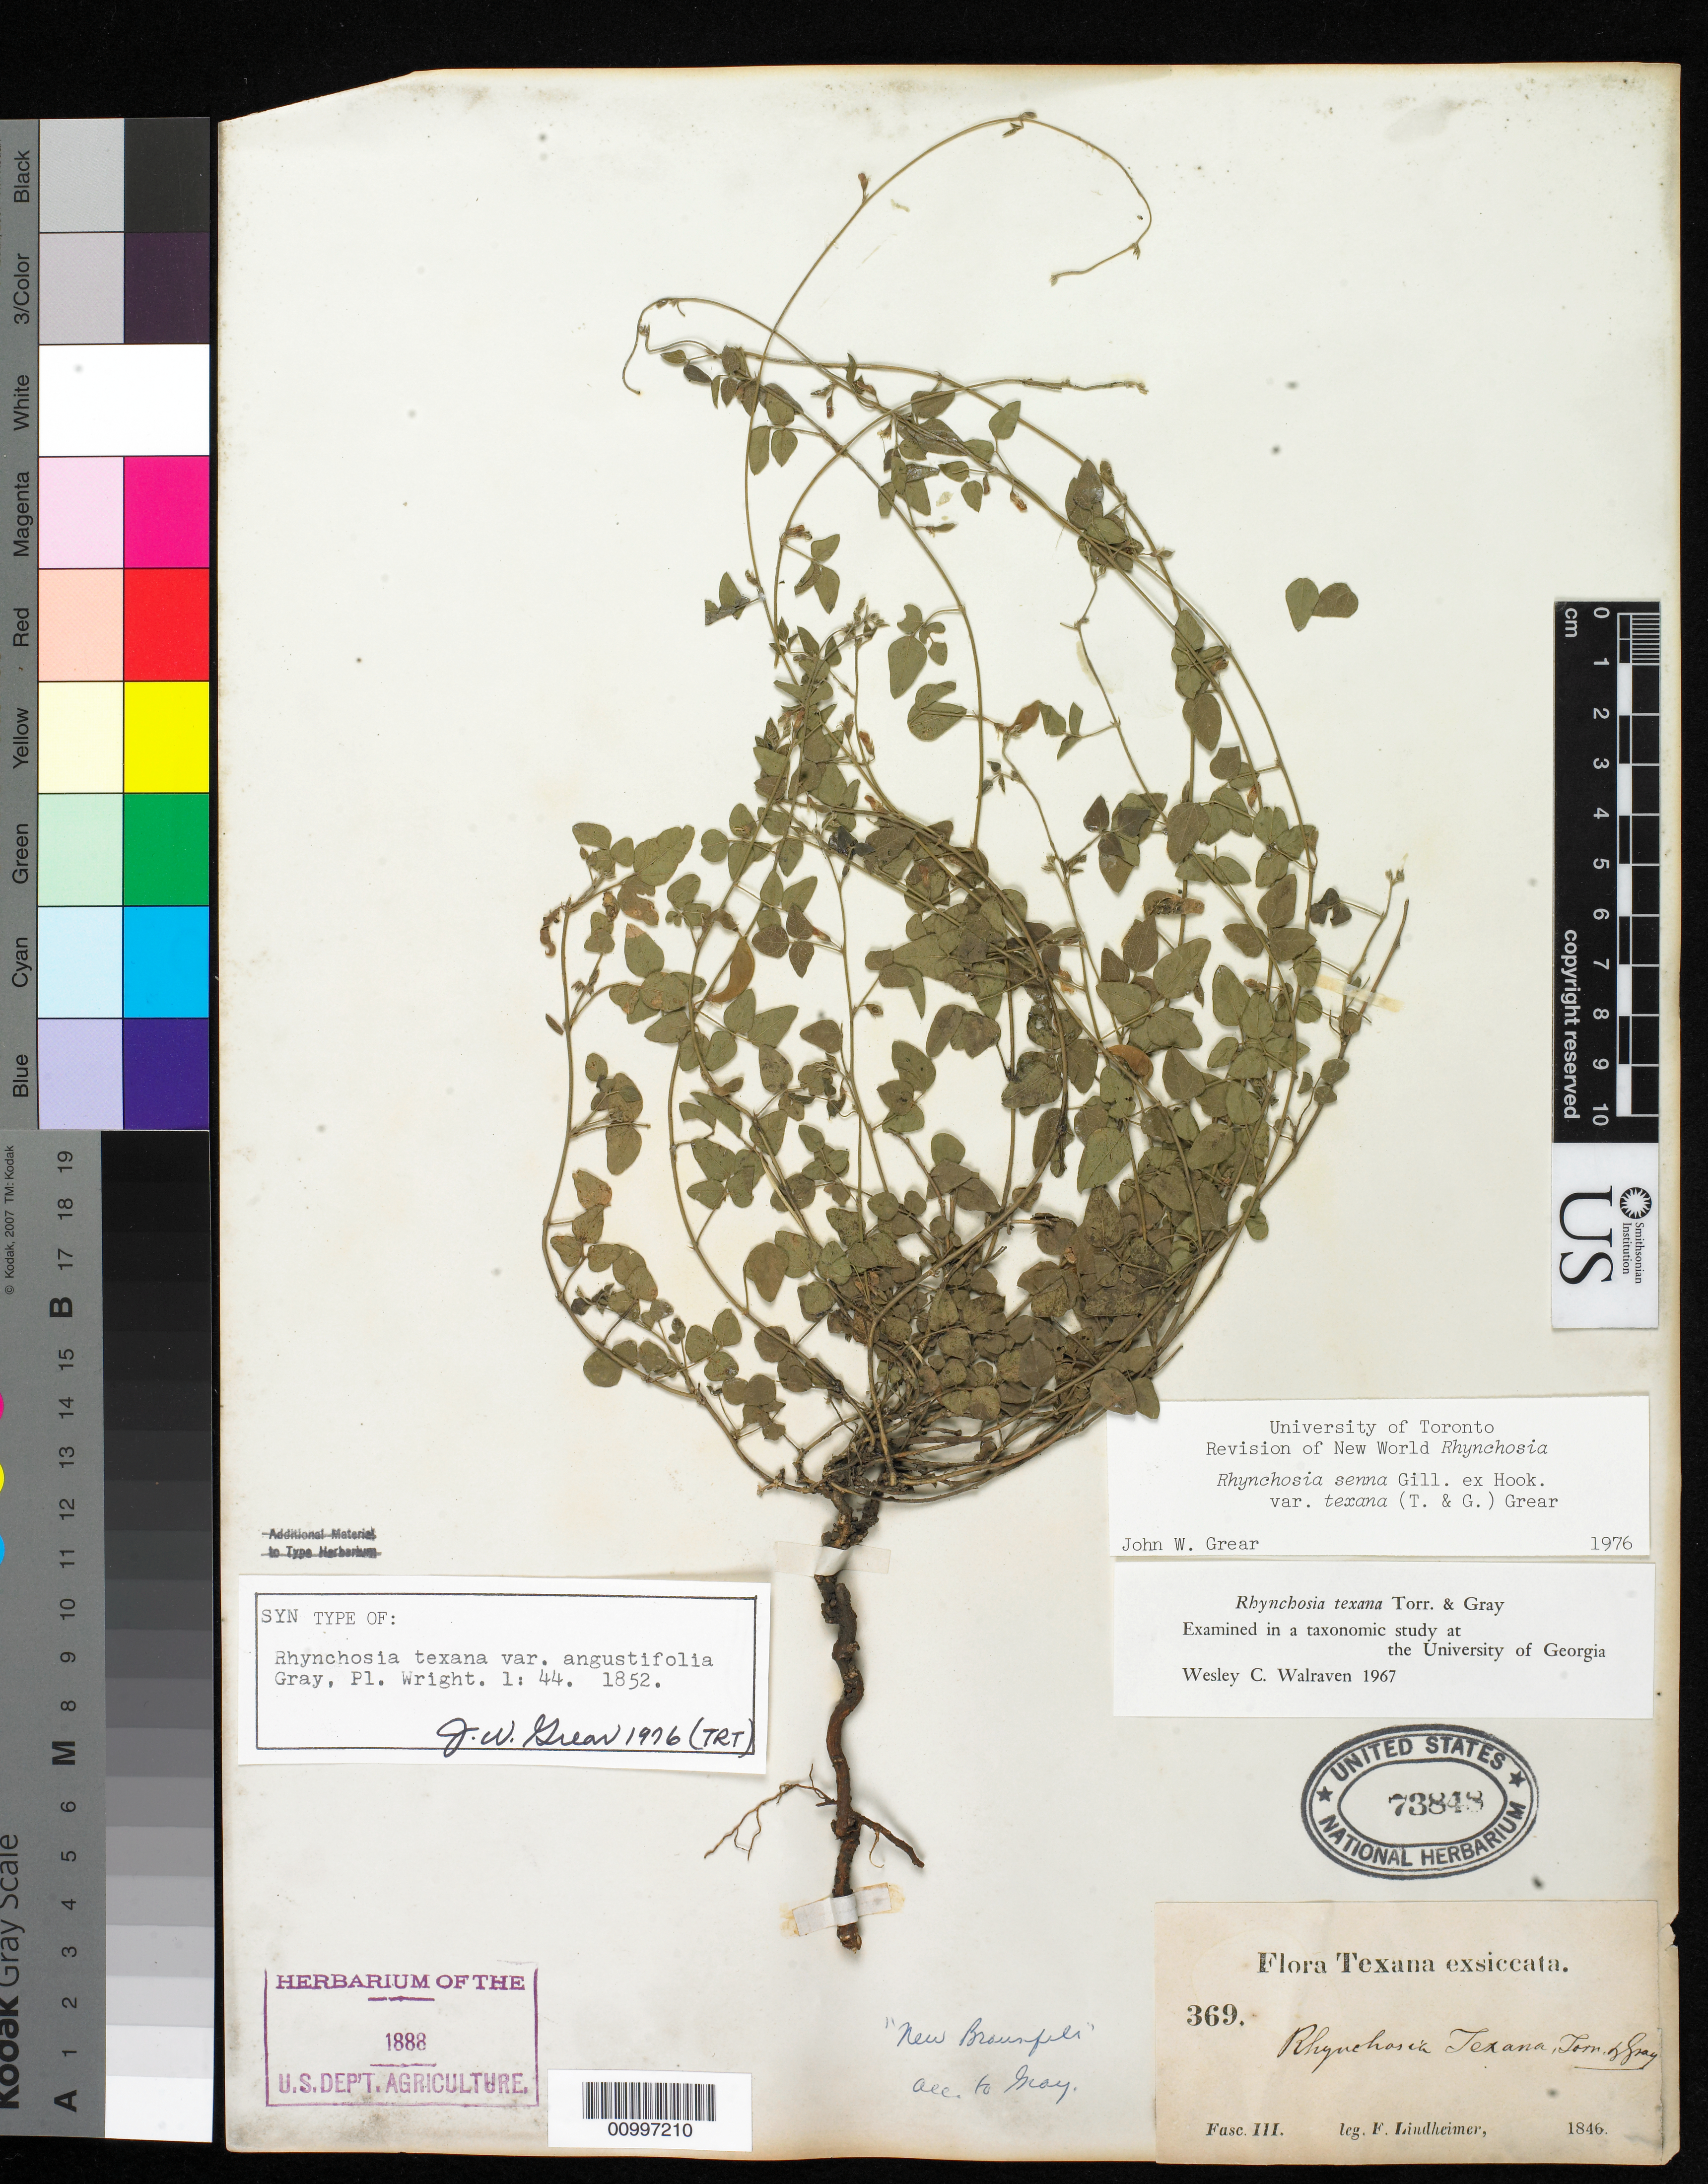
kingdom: Plantae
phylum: Tracheophyta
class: Magnoliopsida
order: Fabales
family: Fabaceae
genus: Rhynchosia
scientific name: Rhynchosia texana var. angustifolia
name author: A. Gray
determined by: Grear, J. W., Jr.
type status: Syntype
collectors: F. J. Lindheimer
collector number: III 369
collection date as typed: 1846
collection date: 1846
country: United States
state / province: Texas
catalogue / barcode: US 73848